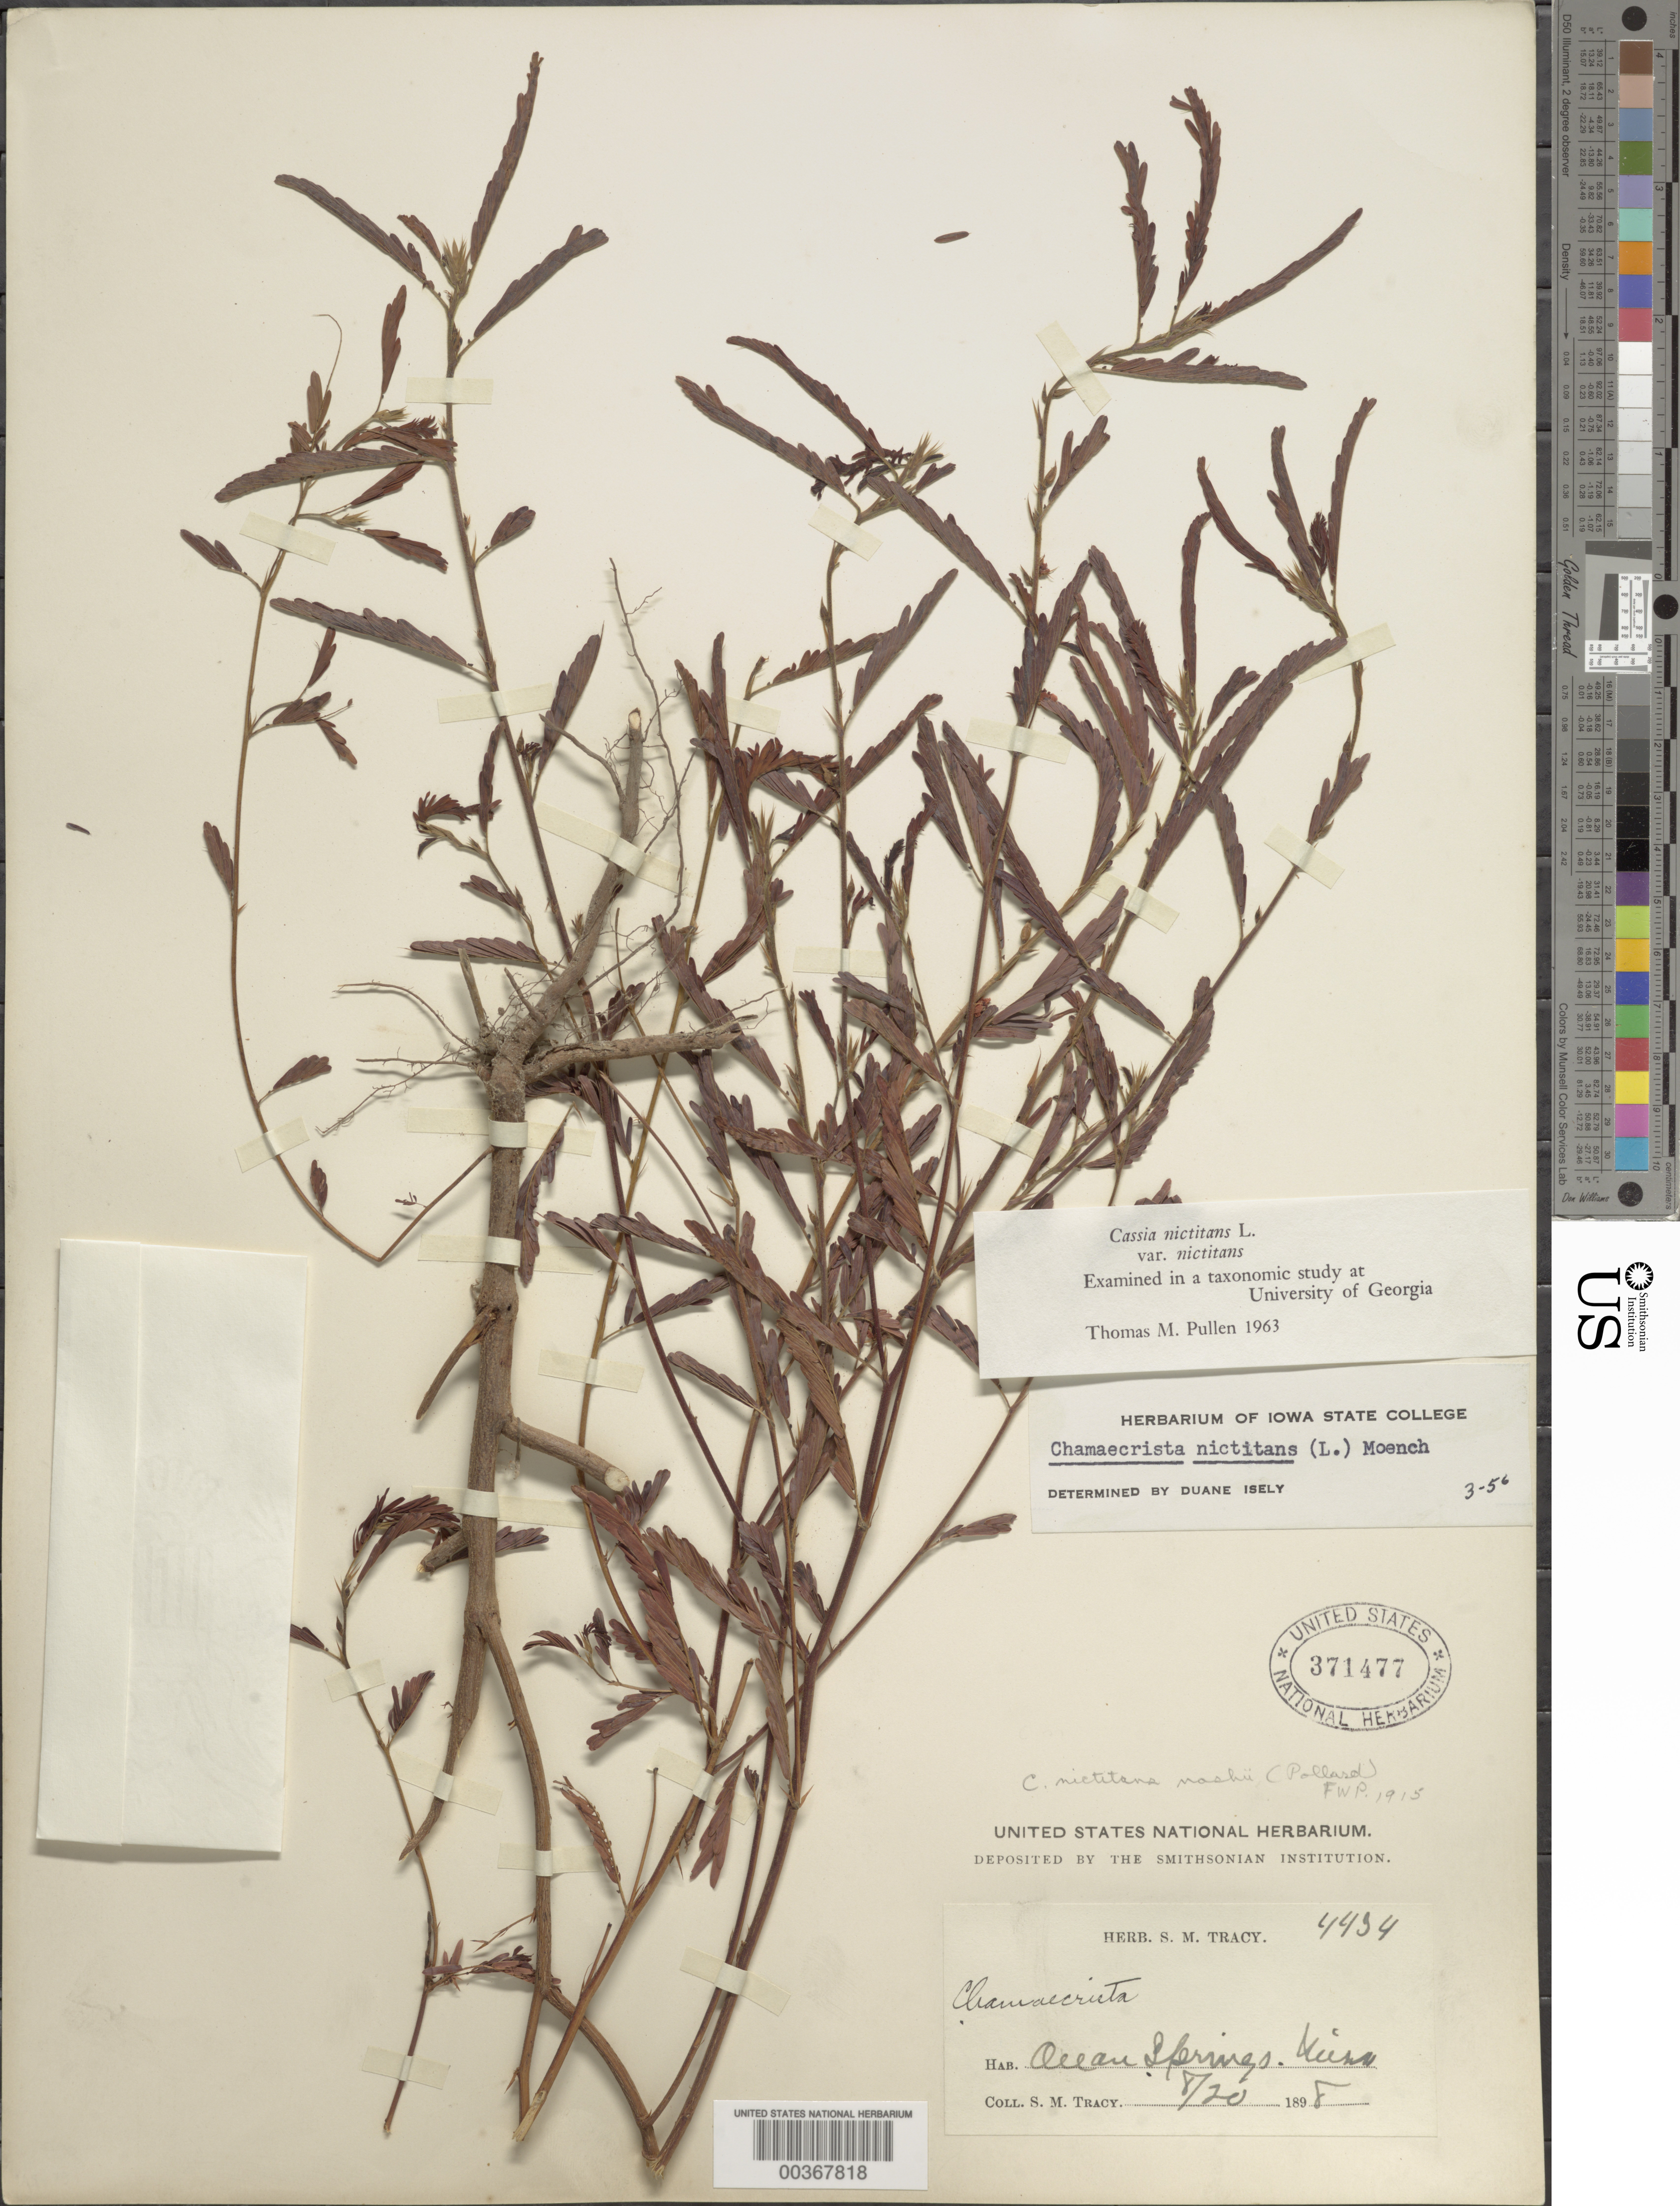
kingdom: Plantae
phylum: Tracheophyta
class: Magnoliopsida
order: Fabales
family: Fabaceae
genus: Chamaecrista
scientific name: Chamaecrista nictitans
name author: (L.) Moench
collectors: S. M. Tracy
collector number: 4434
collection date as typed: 20 Aug 1898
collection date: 1898-08-20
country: United States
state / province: Mississippi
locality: Ocean springs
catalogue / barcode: US 371477